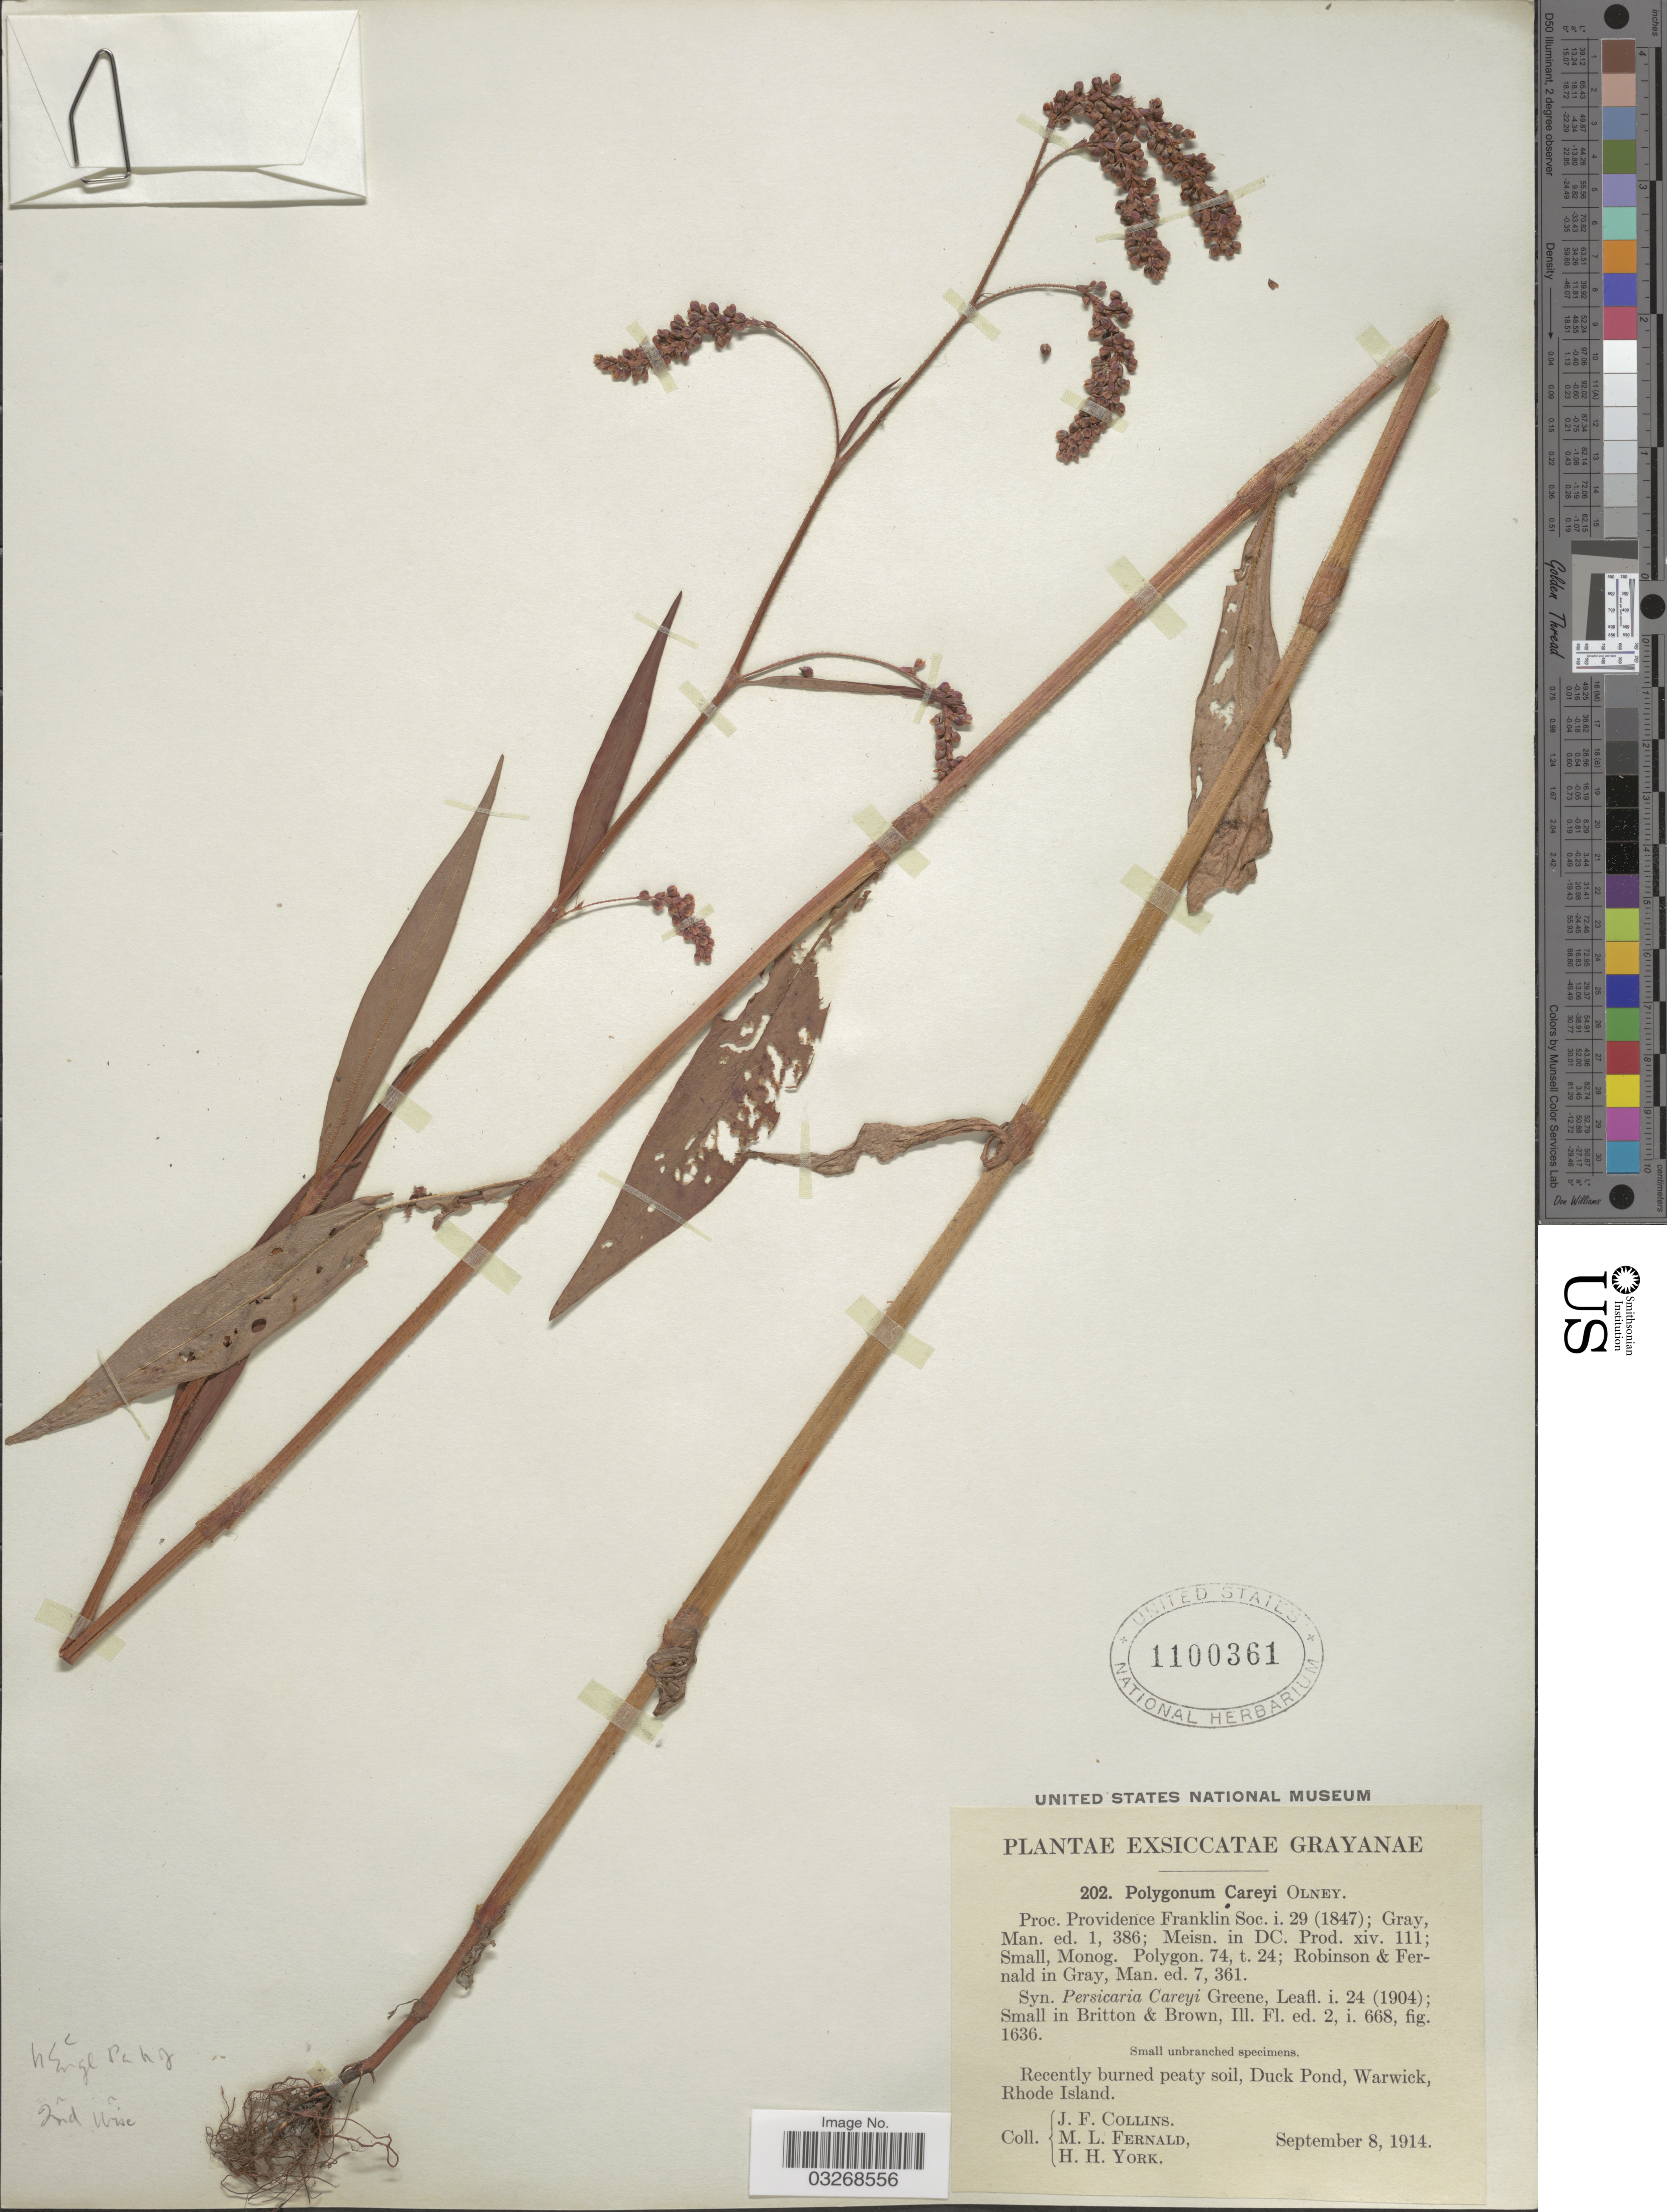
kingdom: Plantae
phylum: Tracheophyta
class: Magnoliopsida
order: Caryophyllales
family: Polygonaceae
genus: Persicaria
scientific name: Persicaria careyi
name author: (Olney) Greene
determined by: Atha, D. E.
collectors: J. Collins, M. L. Fernald & H. York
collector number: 202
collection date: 1914-09-08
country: United States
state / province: Rhode Island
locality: Recently burned peaty soil, Duck Pond, Warwick.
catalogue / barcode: US 1100361